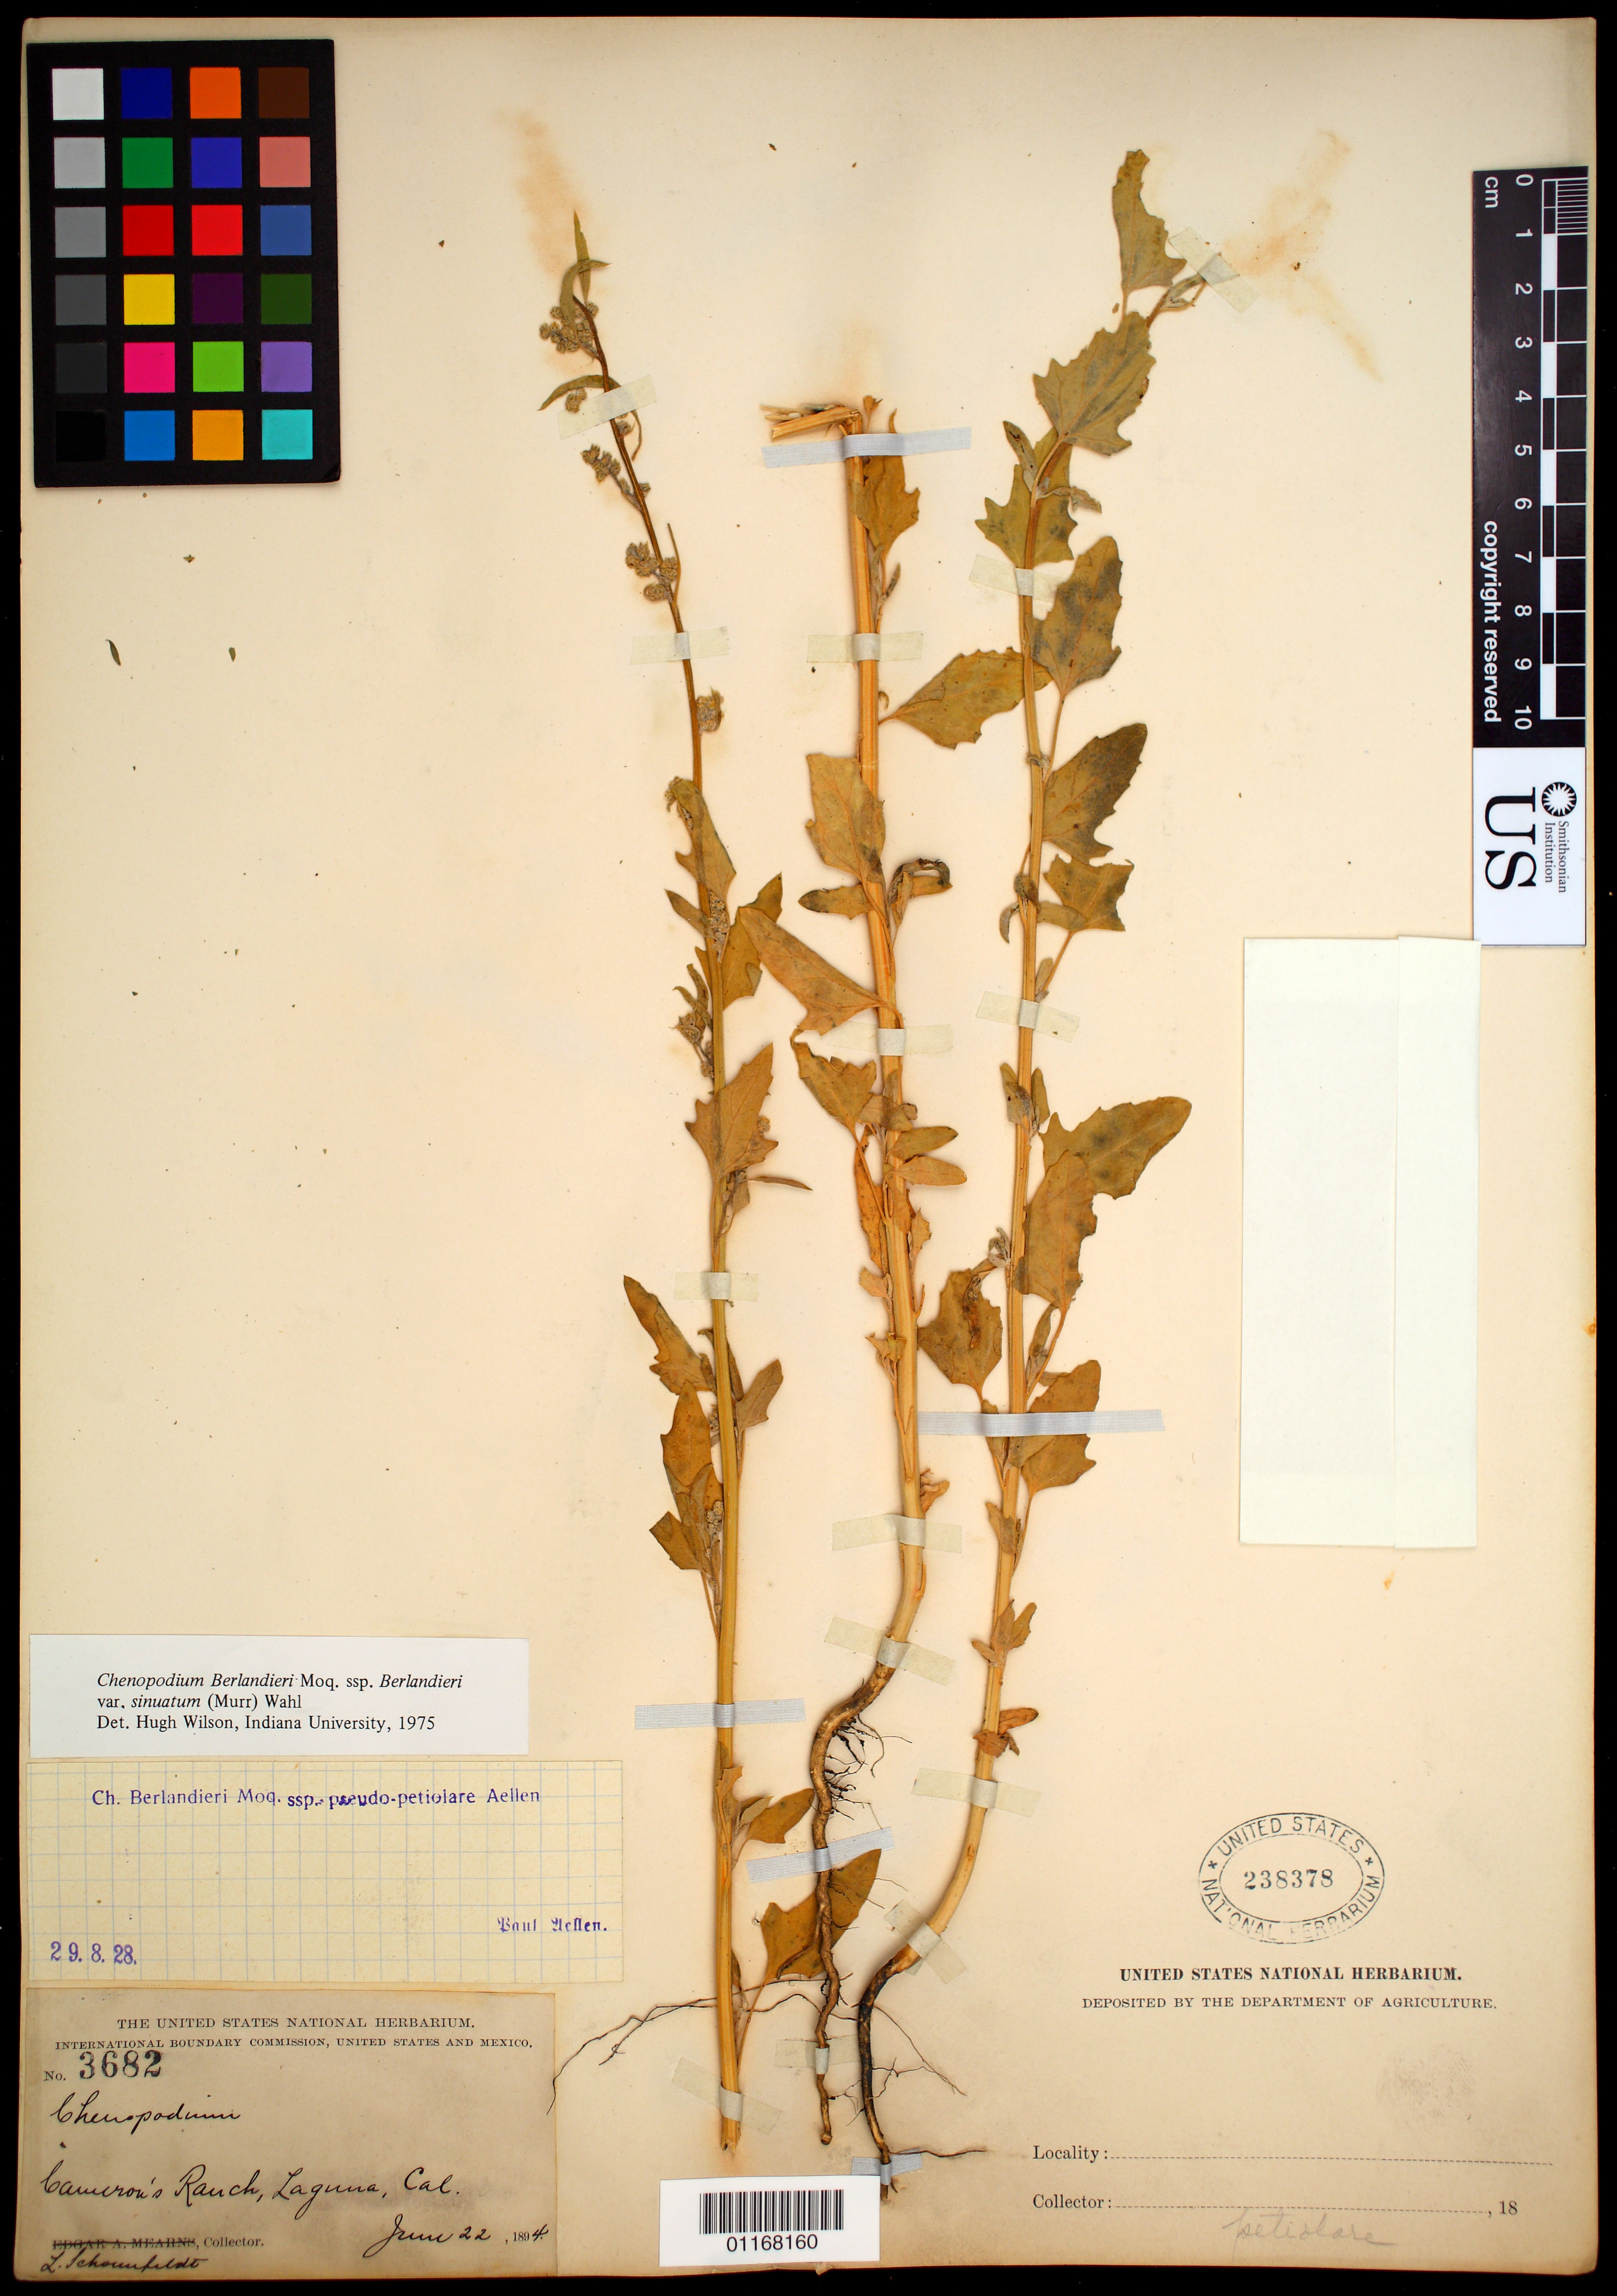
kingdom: Plantae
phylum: Tracheophyta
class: Magnoliopsida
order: Caryophyllales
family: Amaranthaceae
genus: Chenopodium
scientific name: Chenopodium berlandieri var. sinuatum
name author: (Murr.) Wahl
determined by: Wilson, H.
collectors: L. Schoenefeldt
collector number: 3682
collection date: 1894-06-22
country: United States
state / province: California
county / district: Orange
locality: Cameron's Ranch, Laguna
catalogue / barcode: US 238378